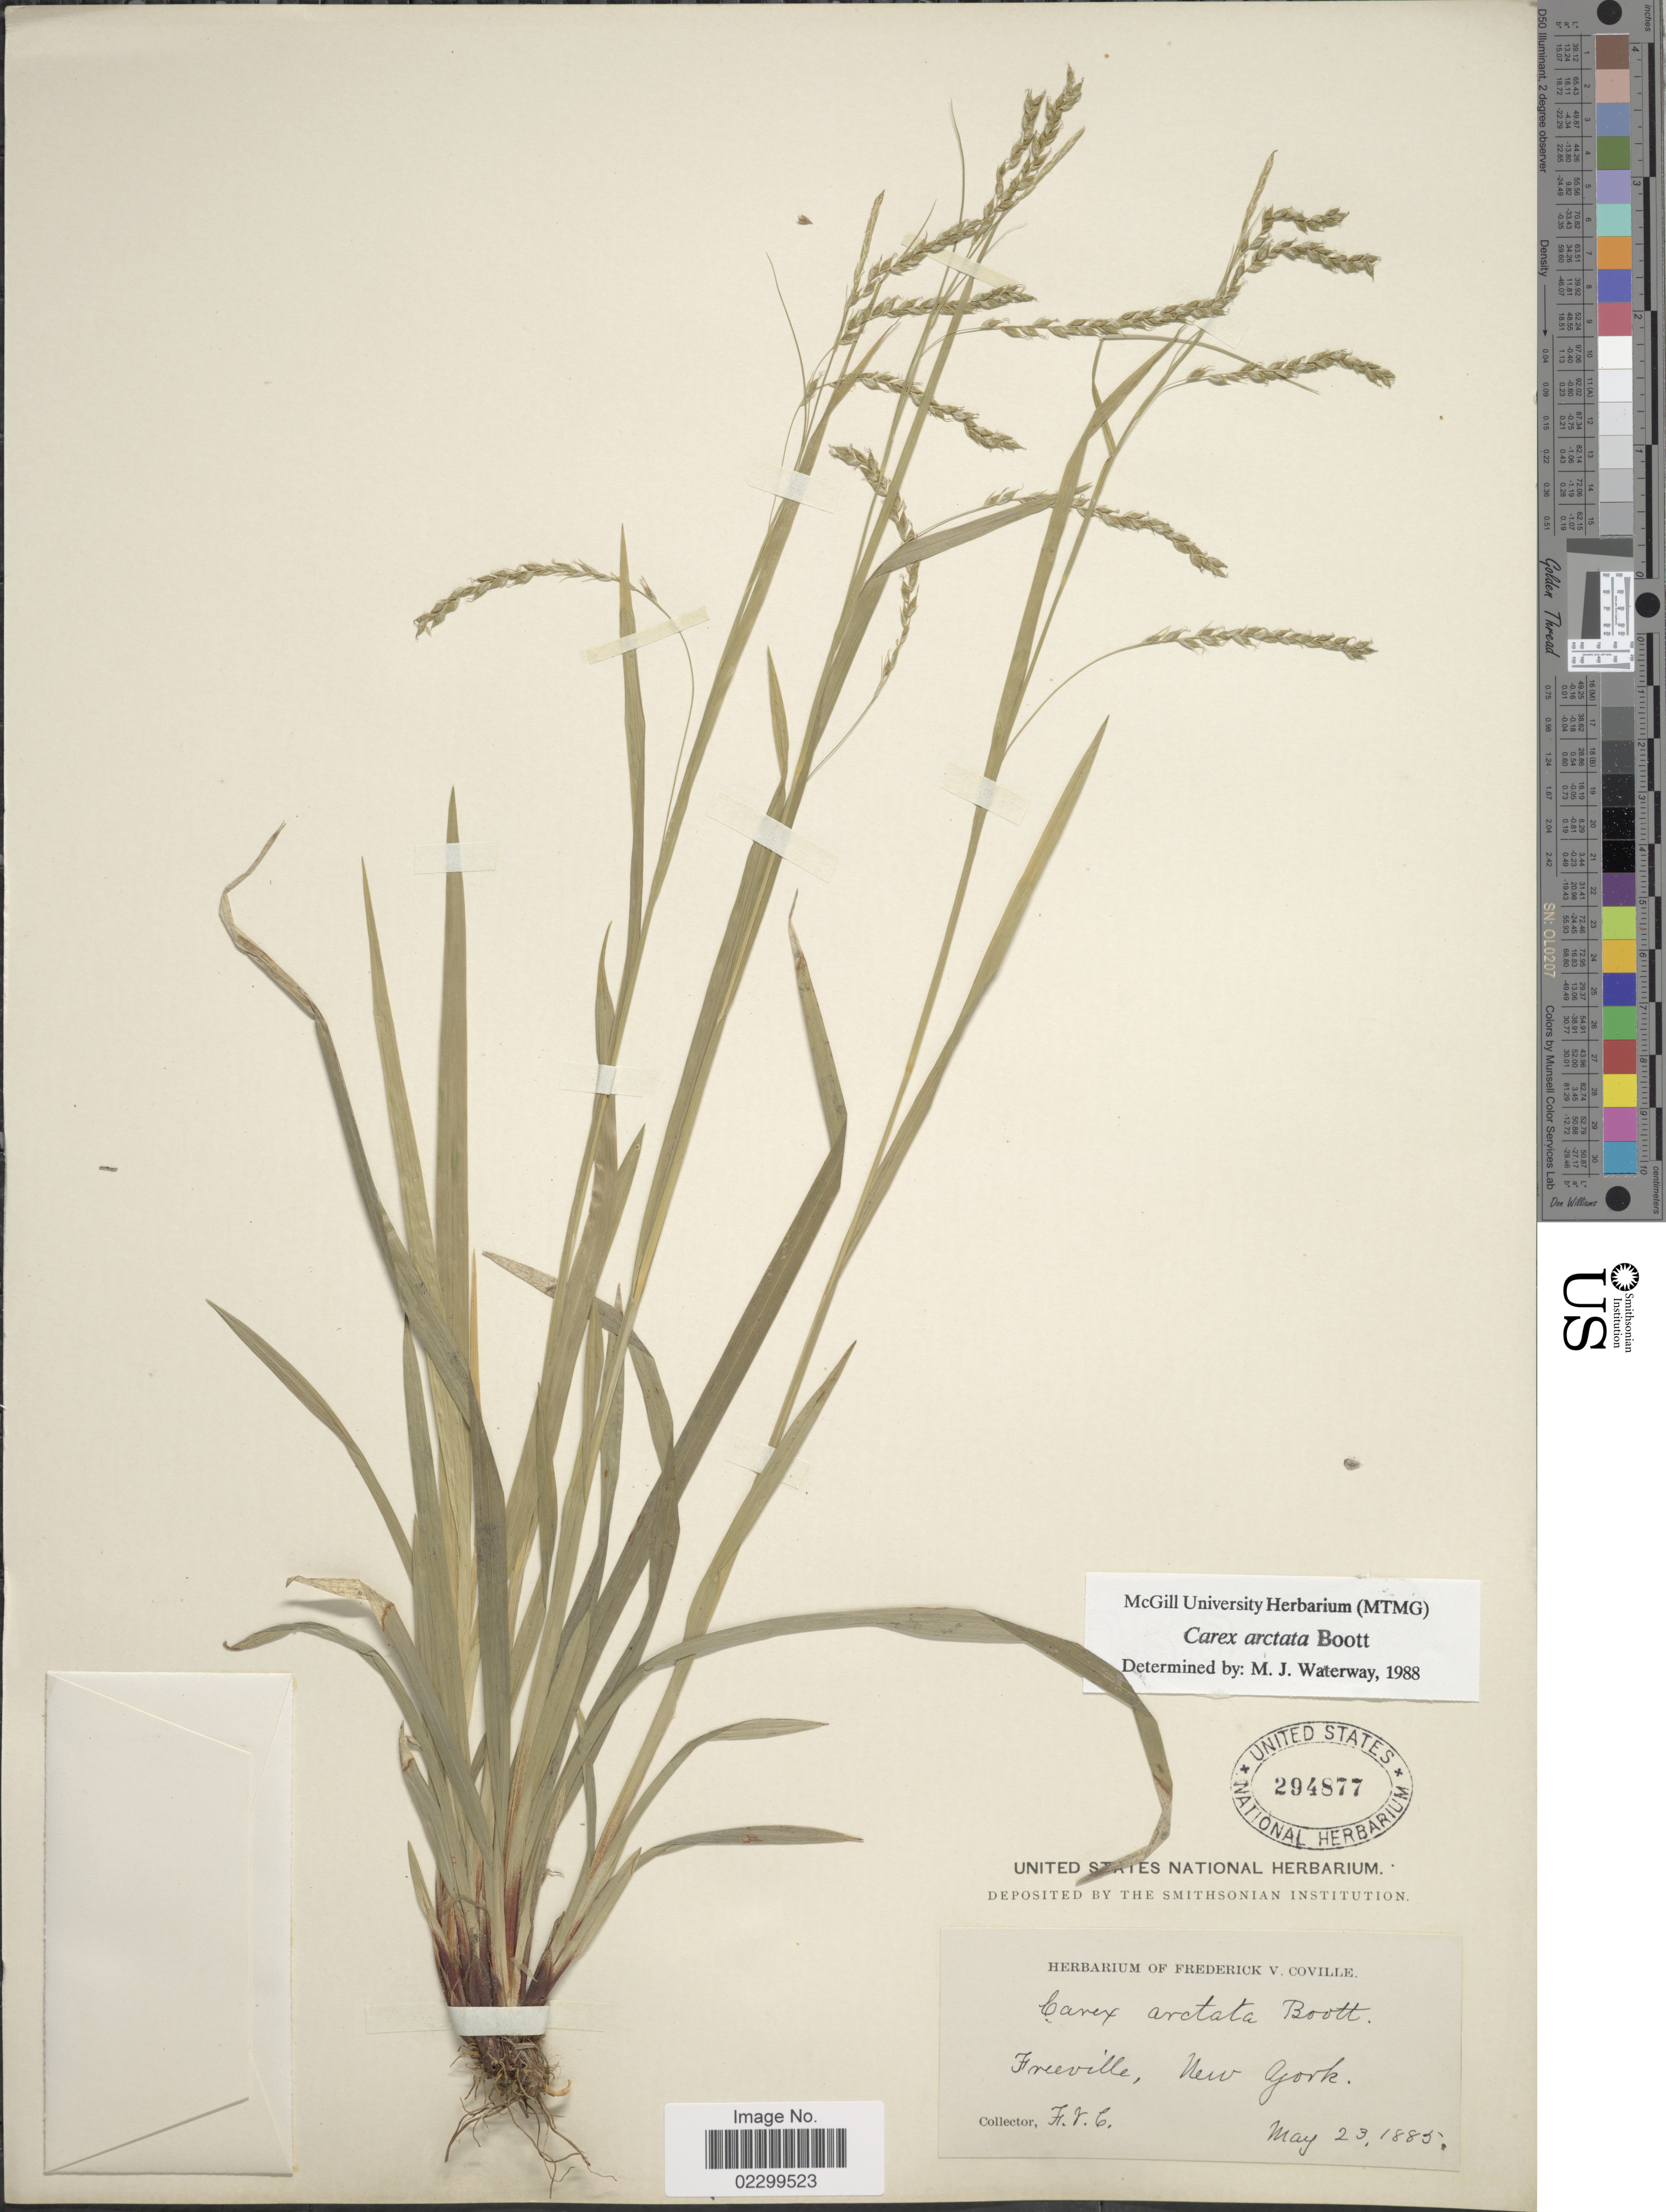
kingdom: Plantae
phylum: Tracheophyta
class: Liliopsida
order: Poales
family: Cyperaceae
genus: Carex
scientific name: Carex arctata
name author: Boott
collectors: F. V. Coville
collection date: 1885-05-23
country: United States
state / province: New York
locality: Freeville.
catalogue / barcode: US 294877